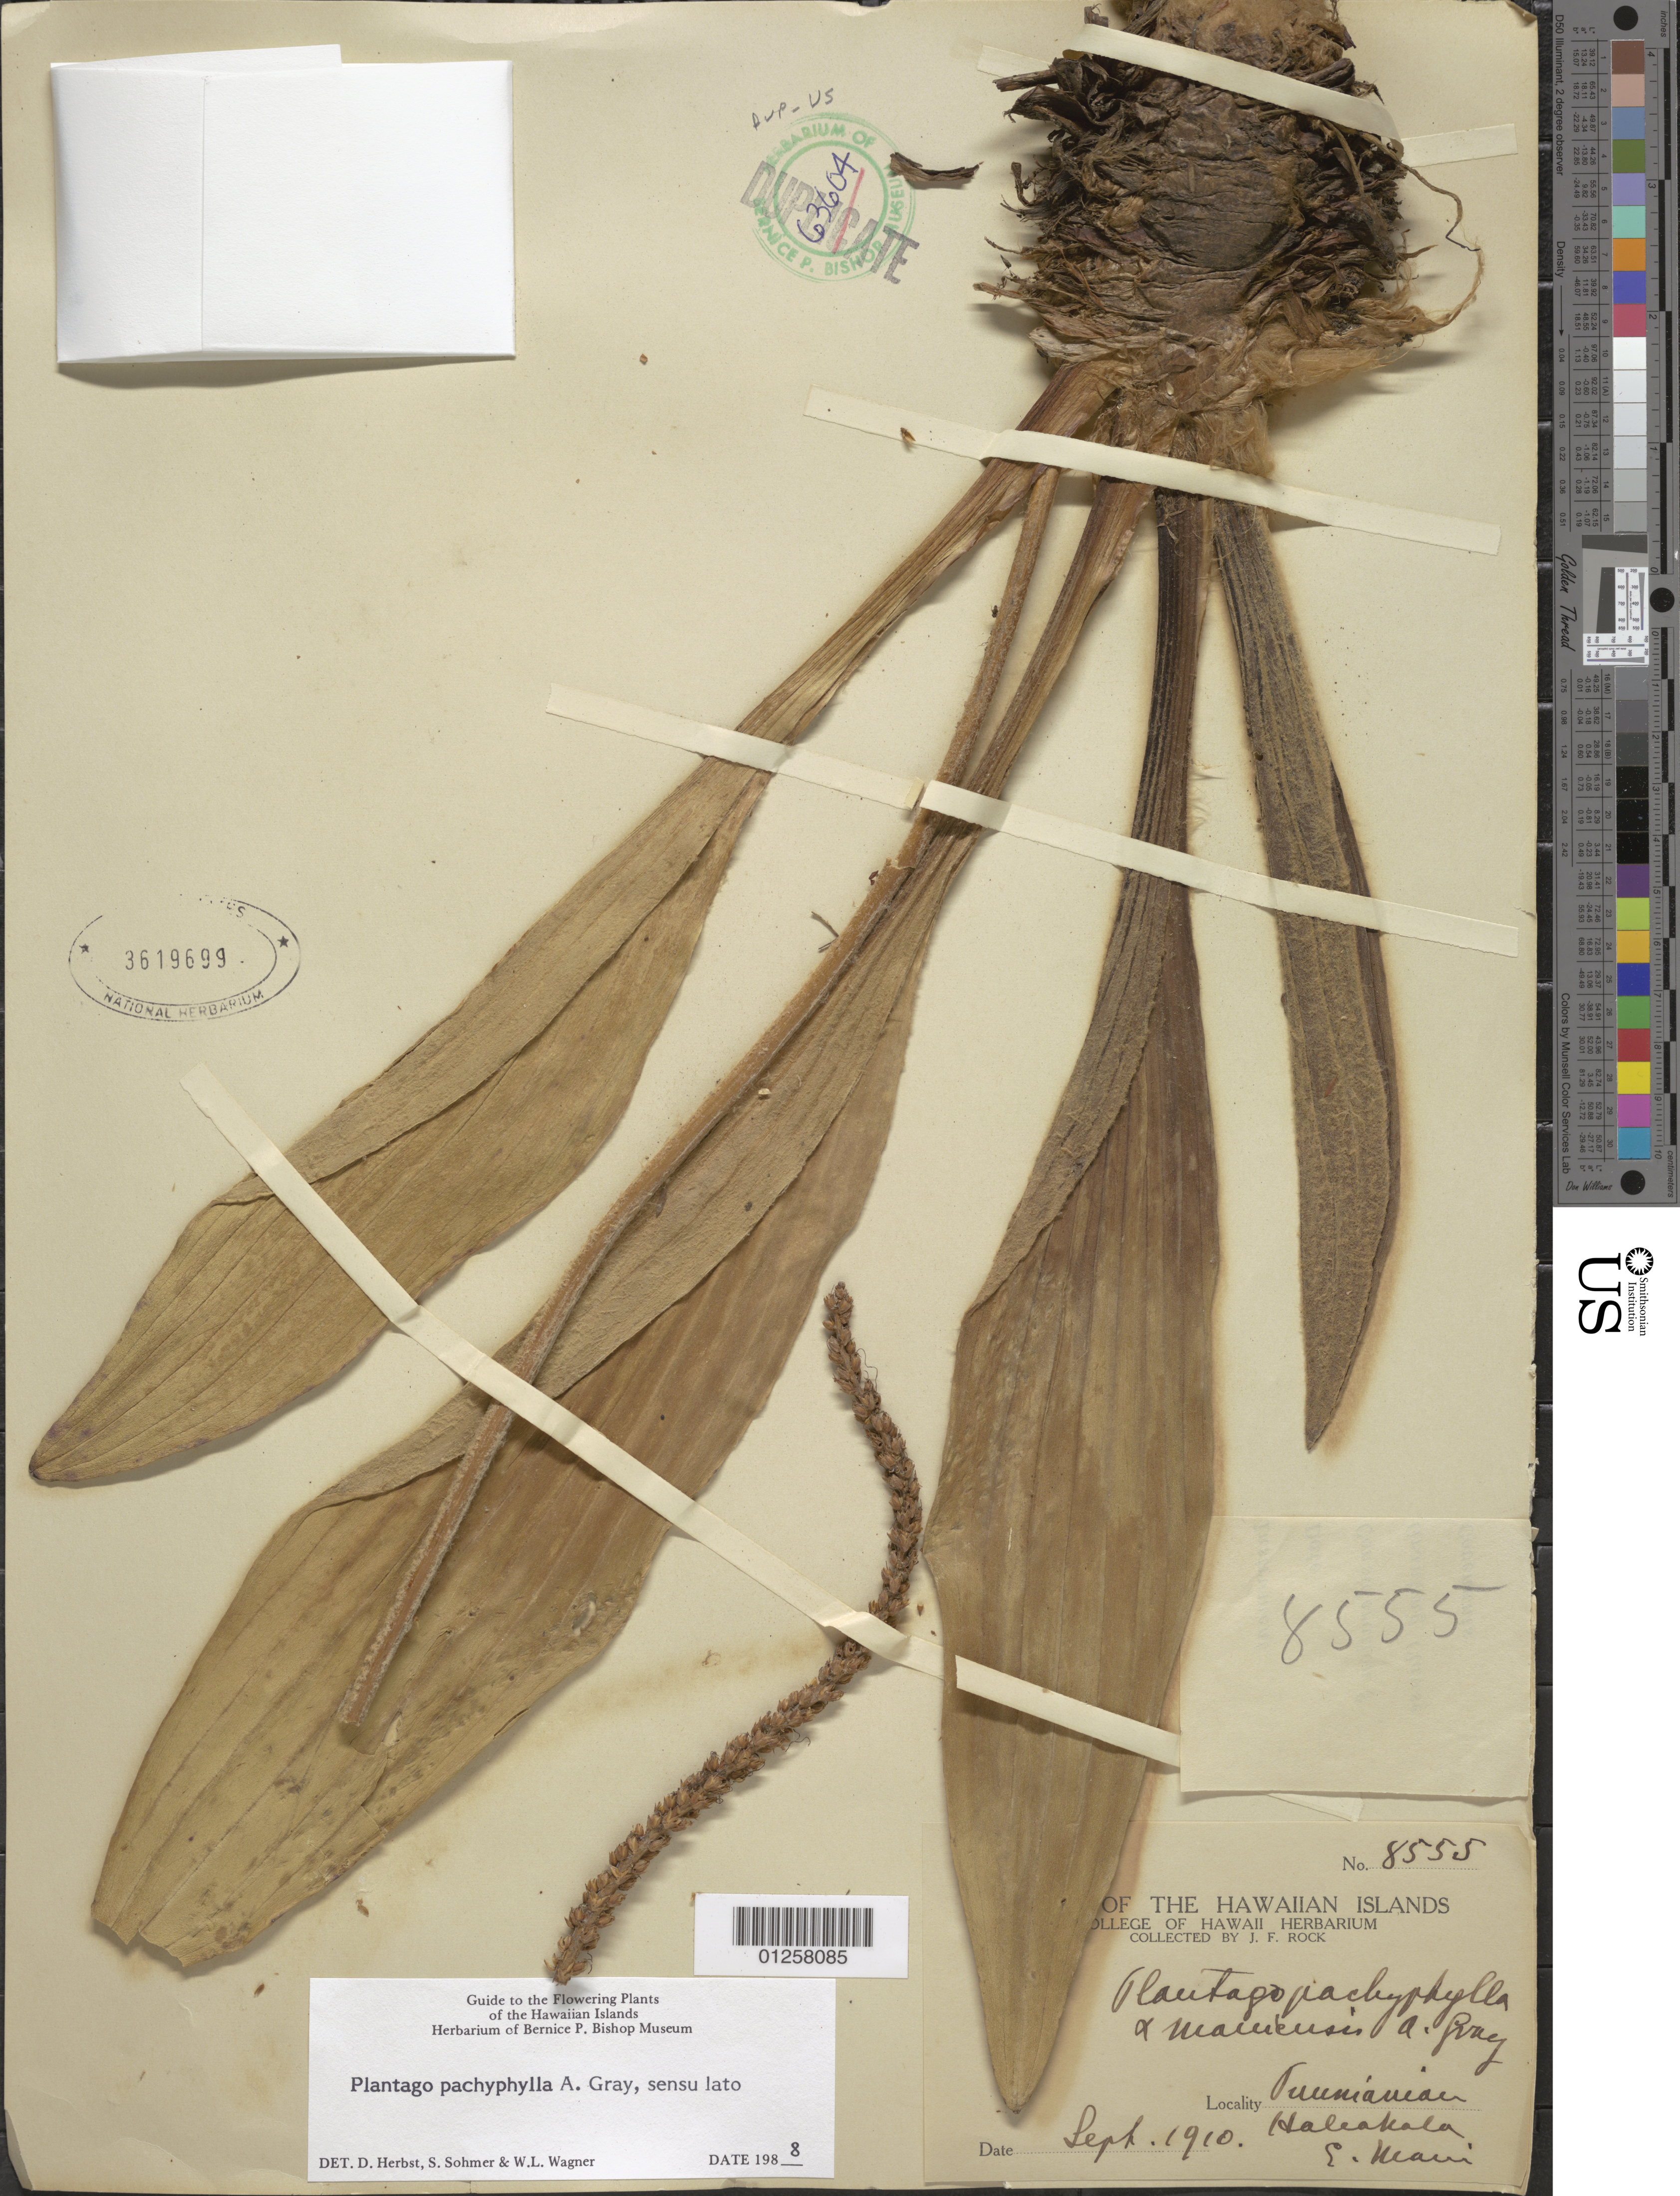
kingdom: Plantae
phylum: Tracheophyta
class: Magnoliopsida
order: Lamiales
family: Plantaginaceae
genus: Plantago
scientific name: Plantago pachyphylla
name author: A. Gray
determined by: Herbst, D. R.; Sohmer, S. H.; Wagner, W. L.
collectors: J. F. Rock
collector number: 8555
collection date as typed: Sep 1910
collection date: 1910-09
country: United States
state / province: Hawaii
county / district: Maui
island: Maui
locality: East Maui; Haleakala.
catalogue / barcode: US 3619699